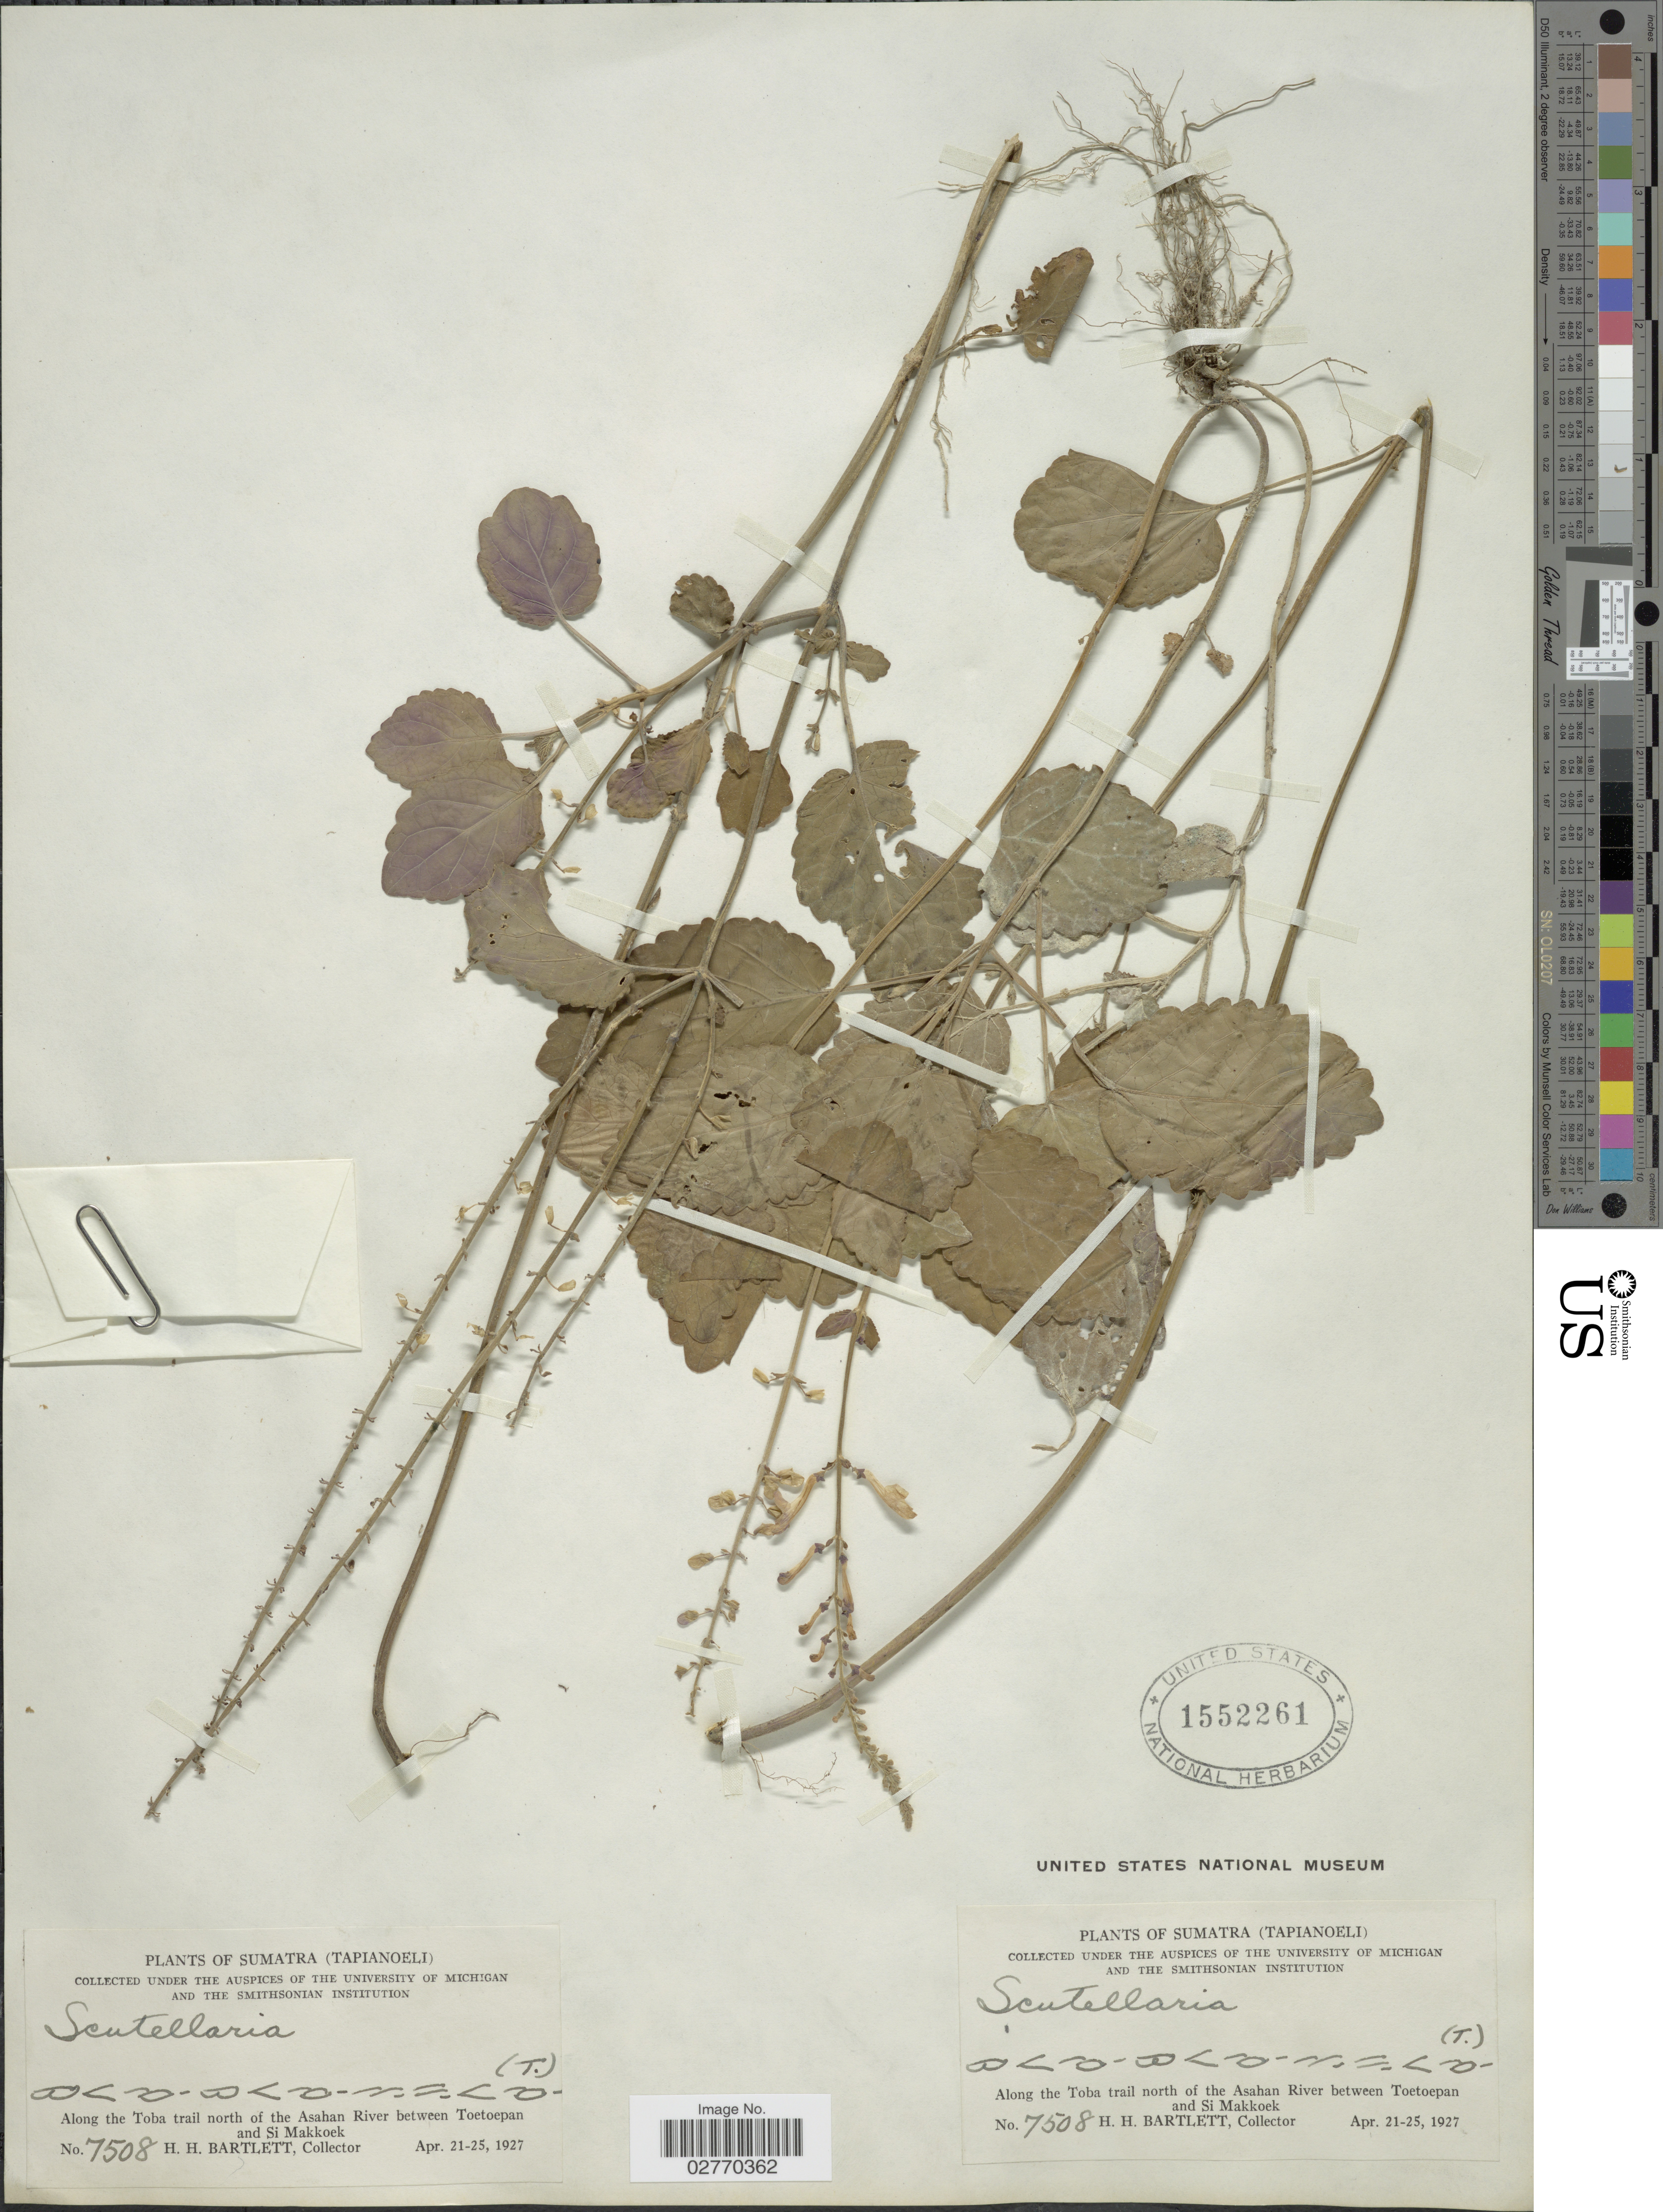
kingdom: Plantae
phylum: Tracheophyta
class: Magnoliopsida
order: Lamiales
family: Lamiaceae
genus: Scutellaria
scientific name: Scutellaria discolor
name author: Colebr.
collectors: H. H. Bartlett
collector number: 7508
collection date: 1927-04-21/1927-04-25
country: Indonesia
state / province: Sumatra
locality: (Tapianoeli). Along the Toba trail north of the Asahan River between Toetoepan and Si Makkoek.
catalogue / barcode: US 1552261